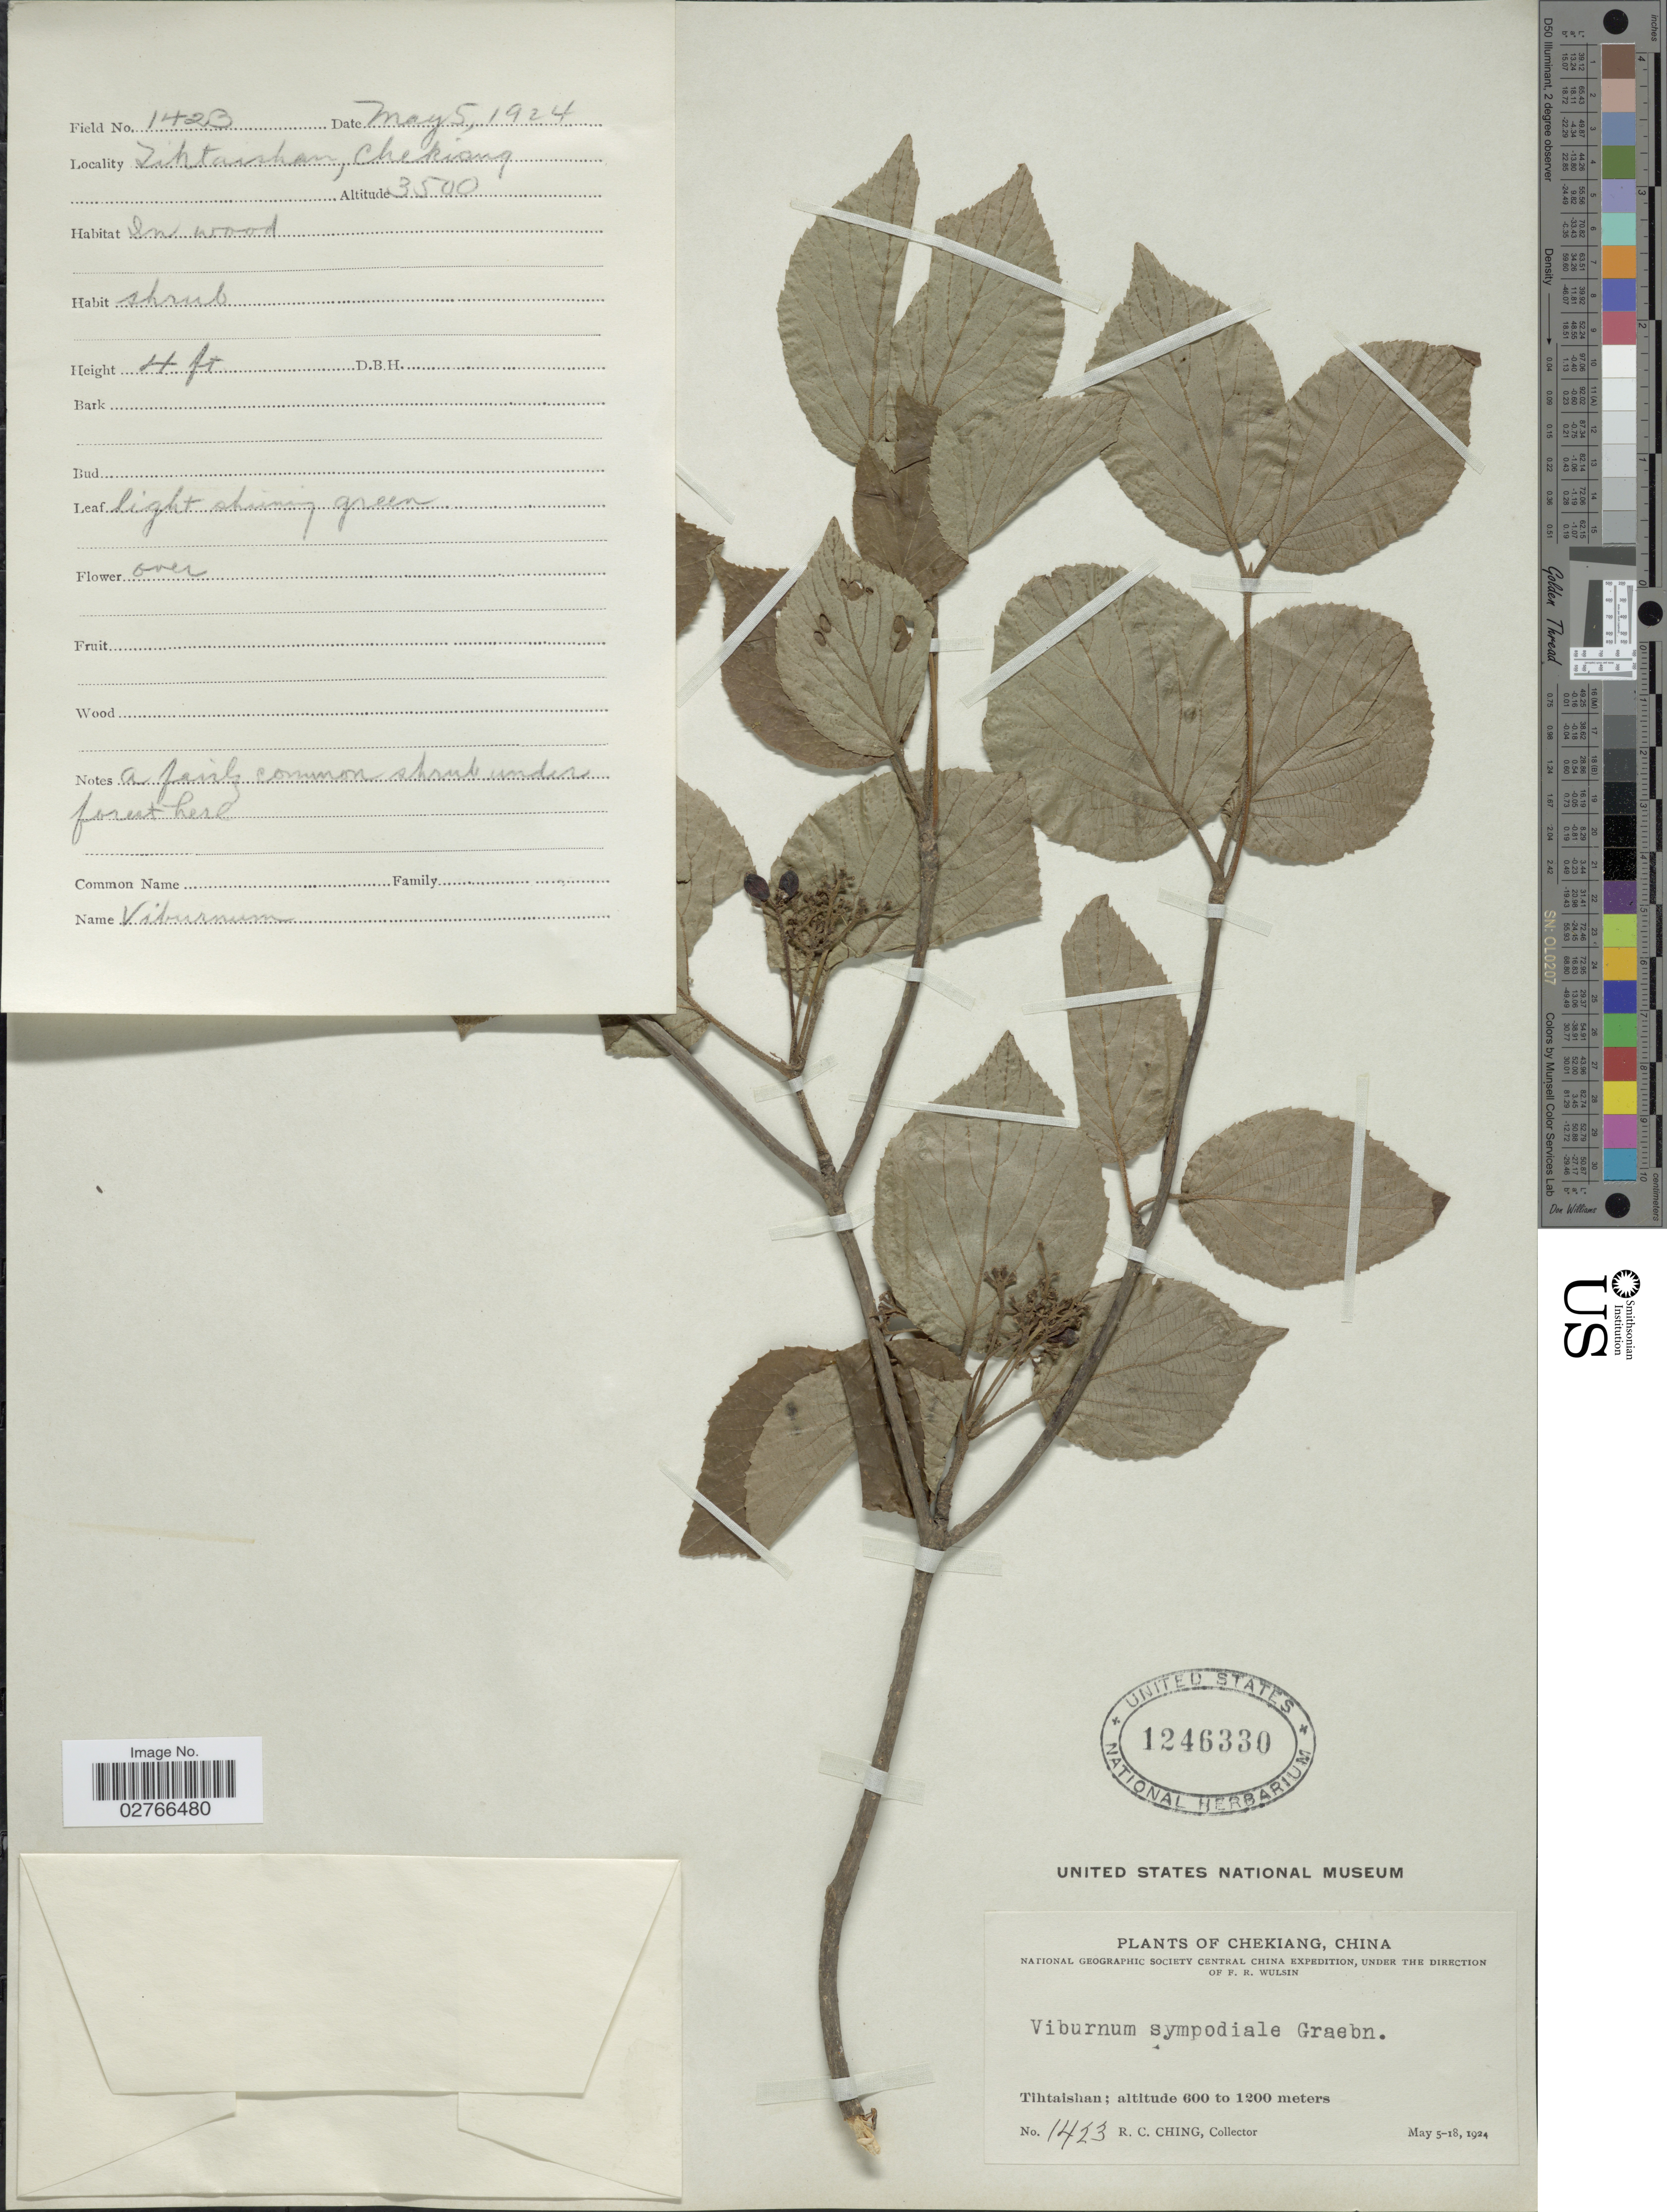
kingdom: Plantae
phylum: Tracheophyta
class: Magnoliopsida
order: Dipsacales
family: Viburnaceae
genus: Viburnum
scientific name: Viburnum sympodiale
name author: Graebn.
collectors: R. C. Ching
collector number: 1423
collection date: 1924-05-05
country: China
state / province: Zhejiang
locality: Chekiang, Tihtaishan.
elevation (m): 600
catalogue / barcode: US 1246330